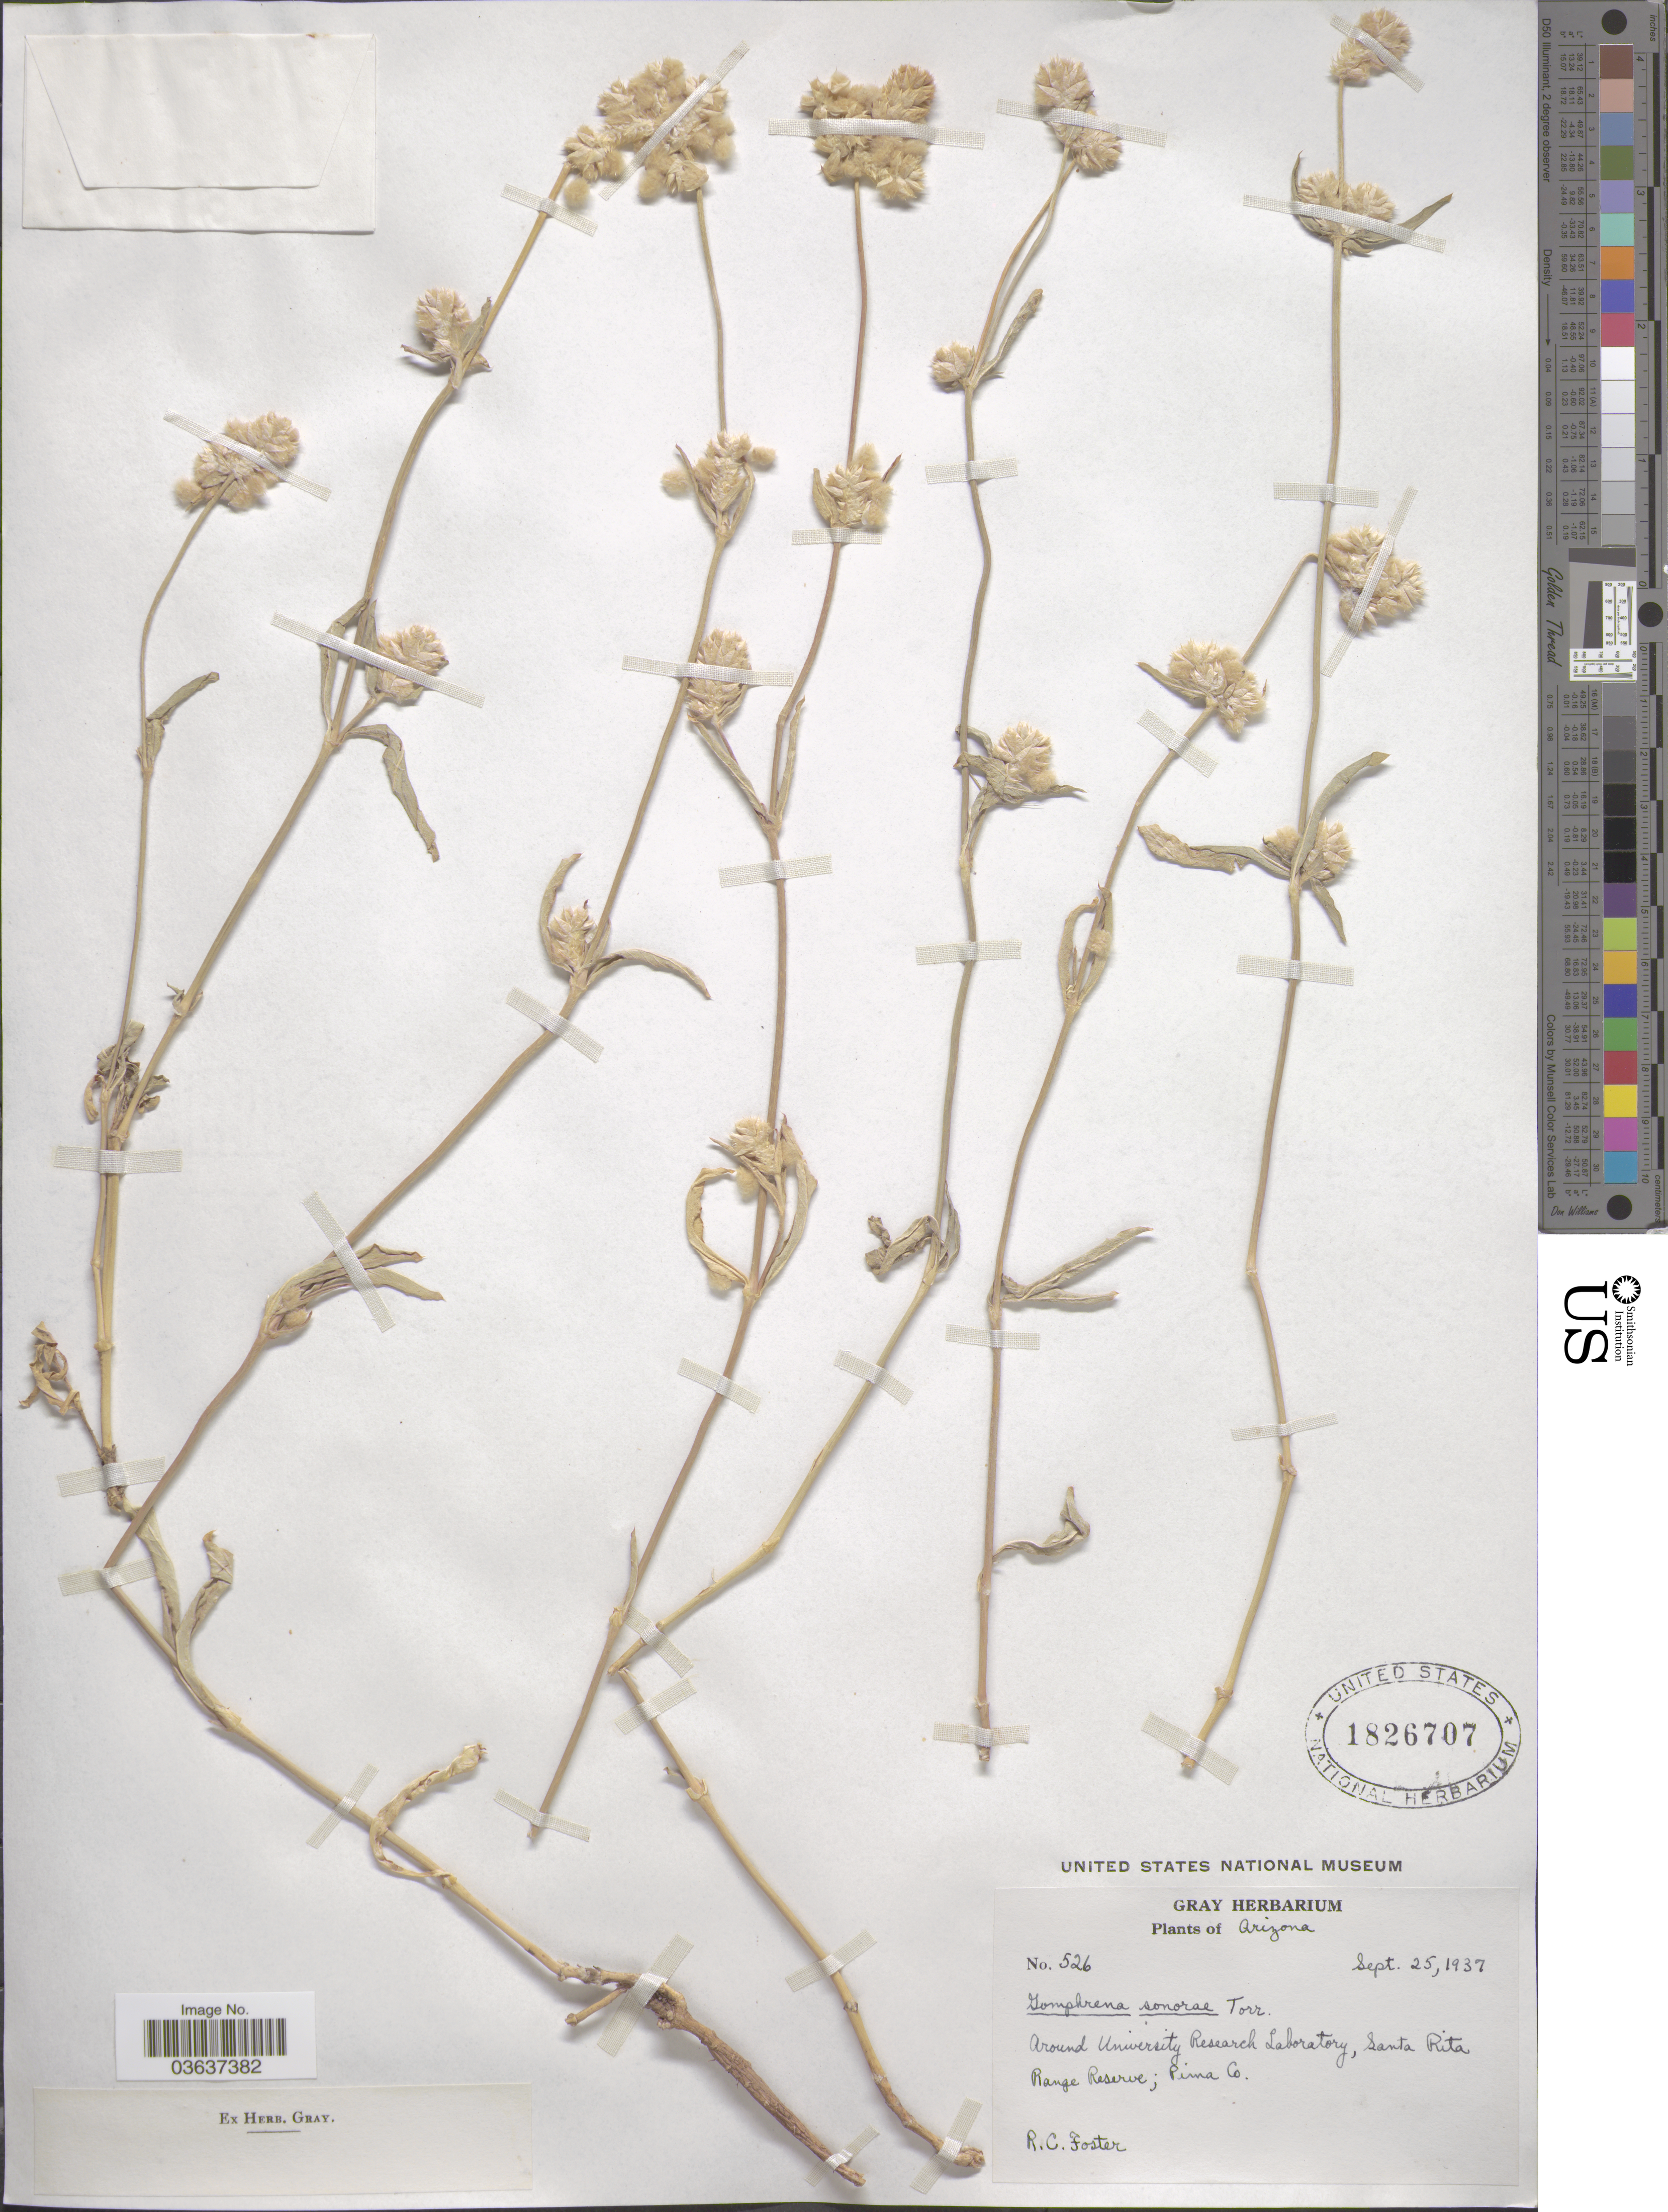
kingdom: Plantae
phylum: Tracheophyta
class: Magnoliopsida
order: Caryophyllales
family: Amaranthaceae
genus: Gomphrena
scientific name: Gomphrena sonorae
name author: Torr. in Emory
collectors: R. C. Foster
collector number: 526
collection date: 1937-09-25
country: United States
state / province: Arizona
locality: Around University Research Laboratory, Santa Rita Range Reserve; Pima Co.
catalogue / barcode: US 1826707